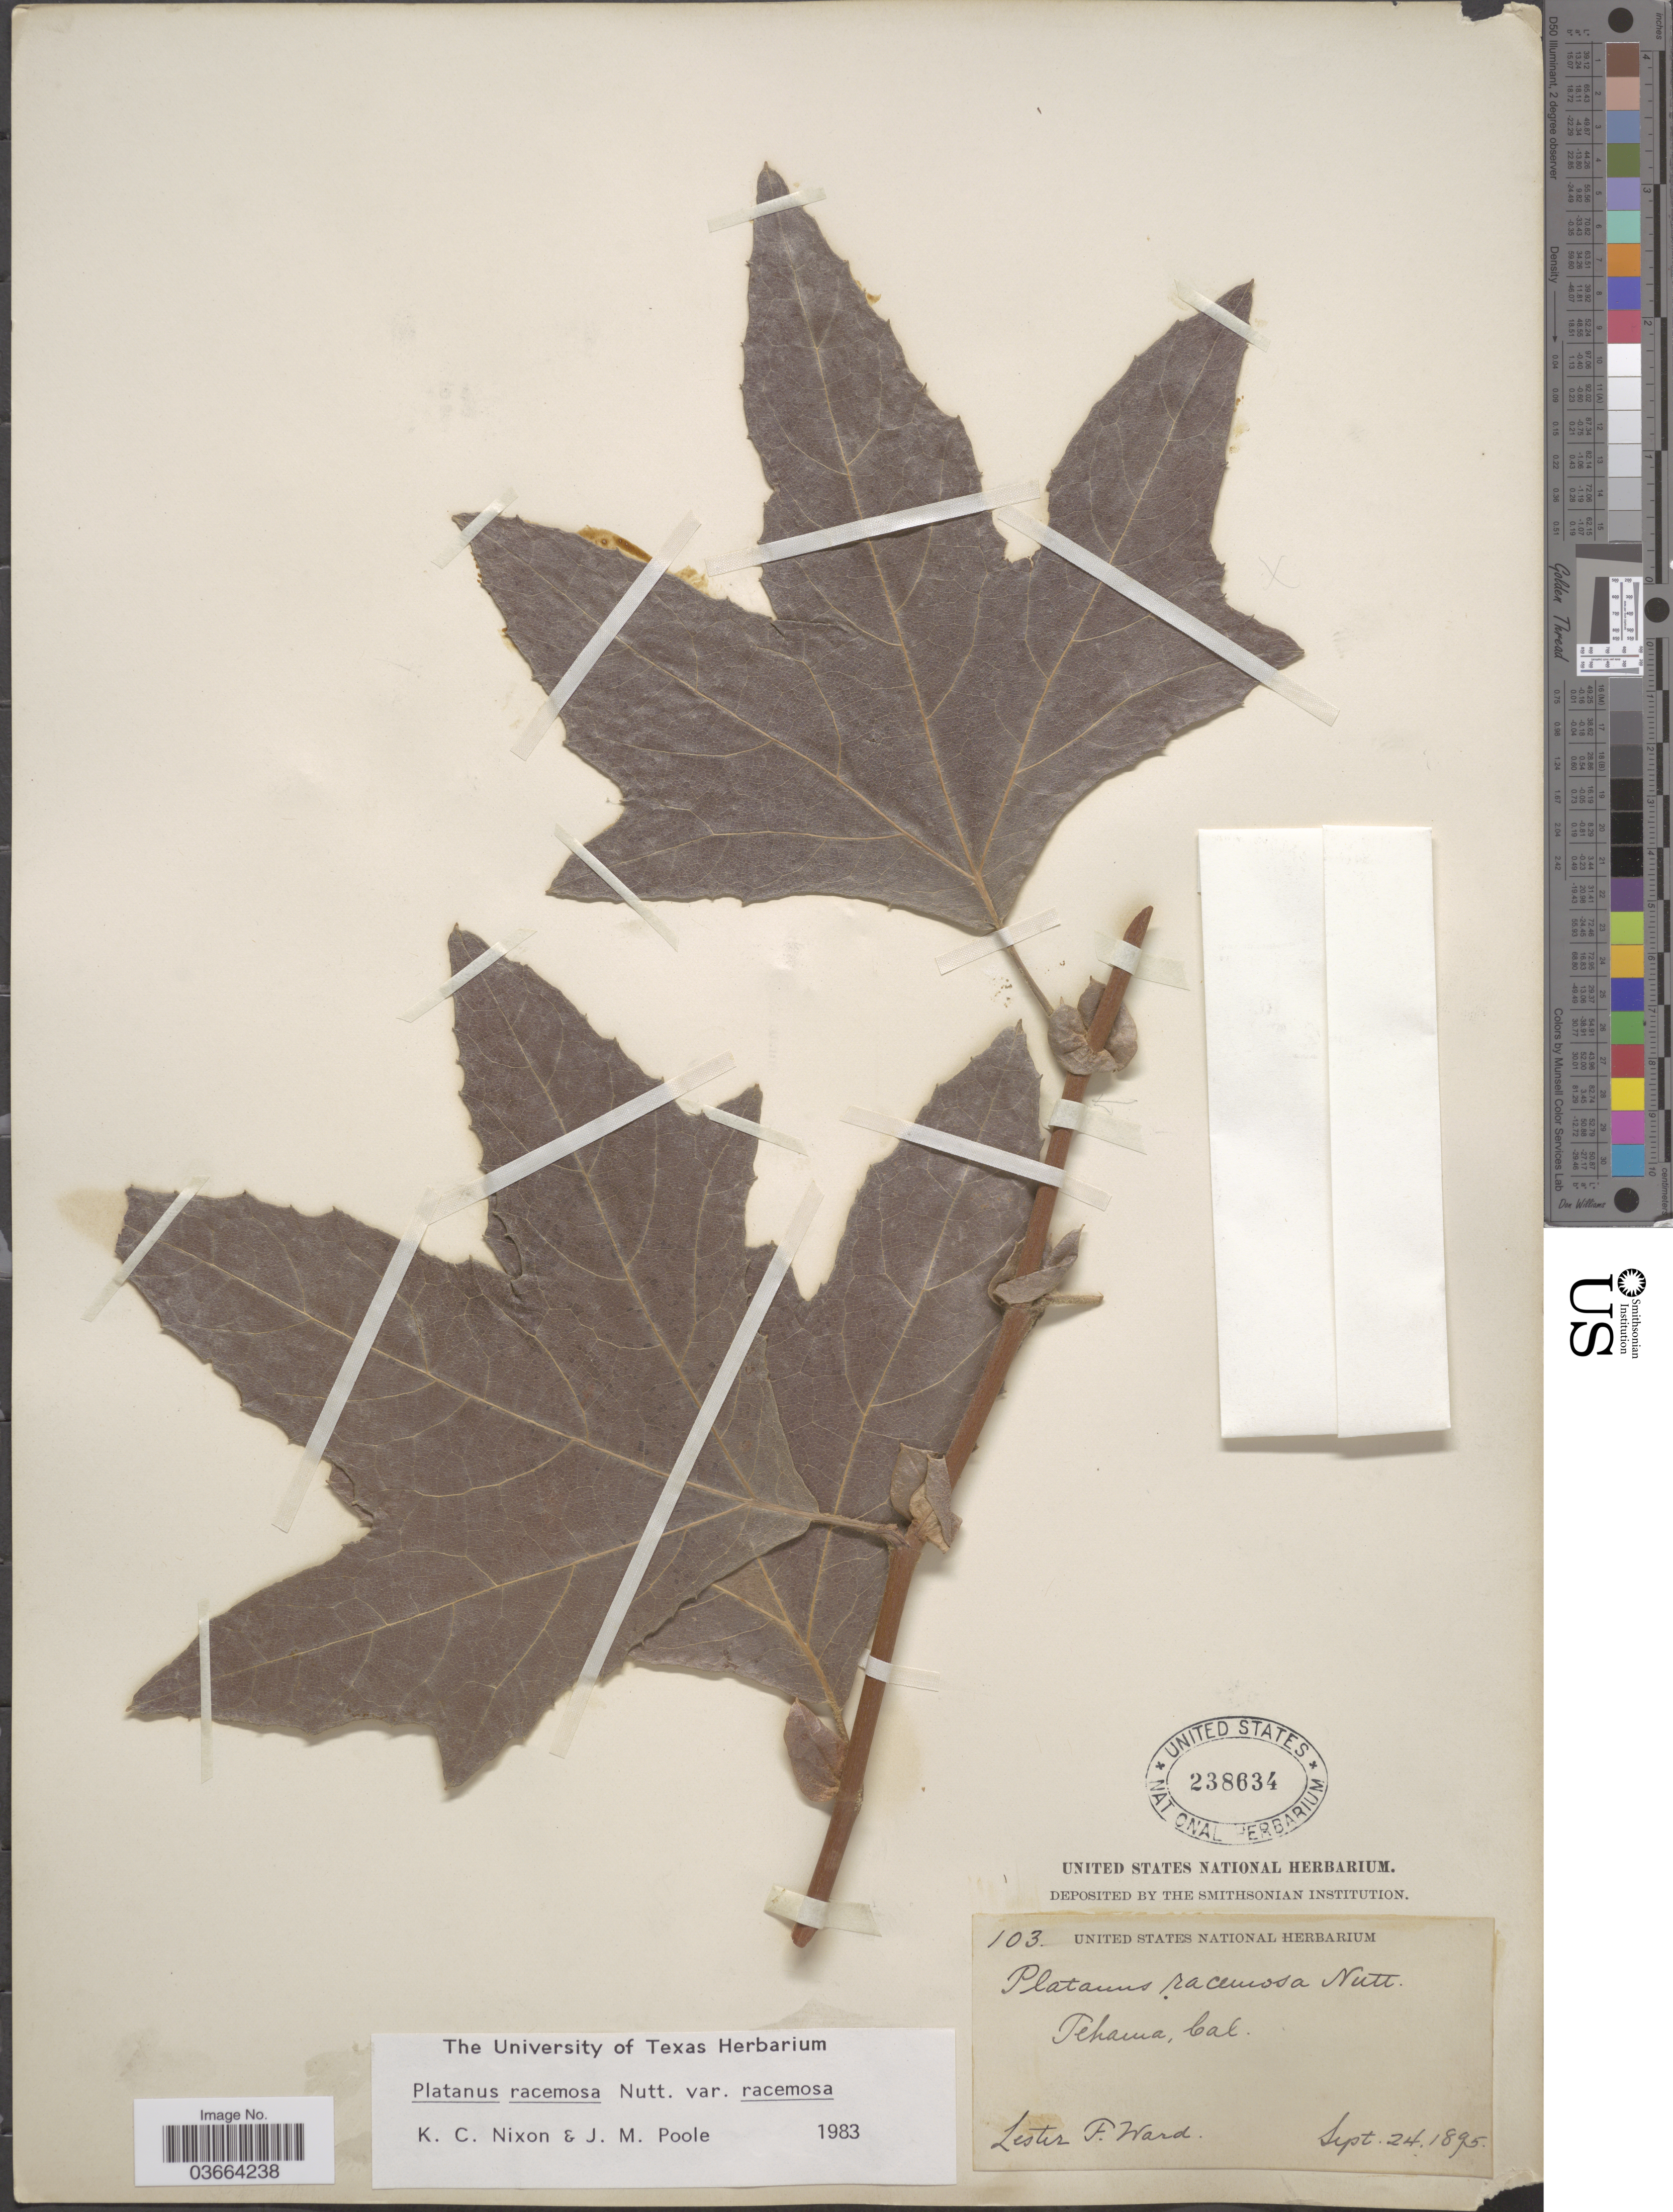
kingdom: Plantae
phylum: Tracheophyta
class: Magnoliopsida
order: Proteales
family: Platanaceae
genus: Platanus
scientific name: Platanus racemosa var. racemosa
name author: Nutt.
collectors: L. F. Ward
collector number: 103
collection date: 1895-09-24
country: United States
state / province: California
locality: Tehama.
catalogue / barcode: US 238634